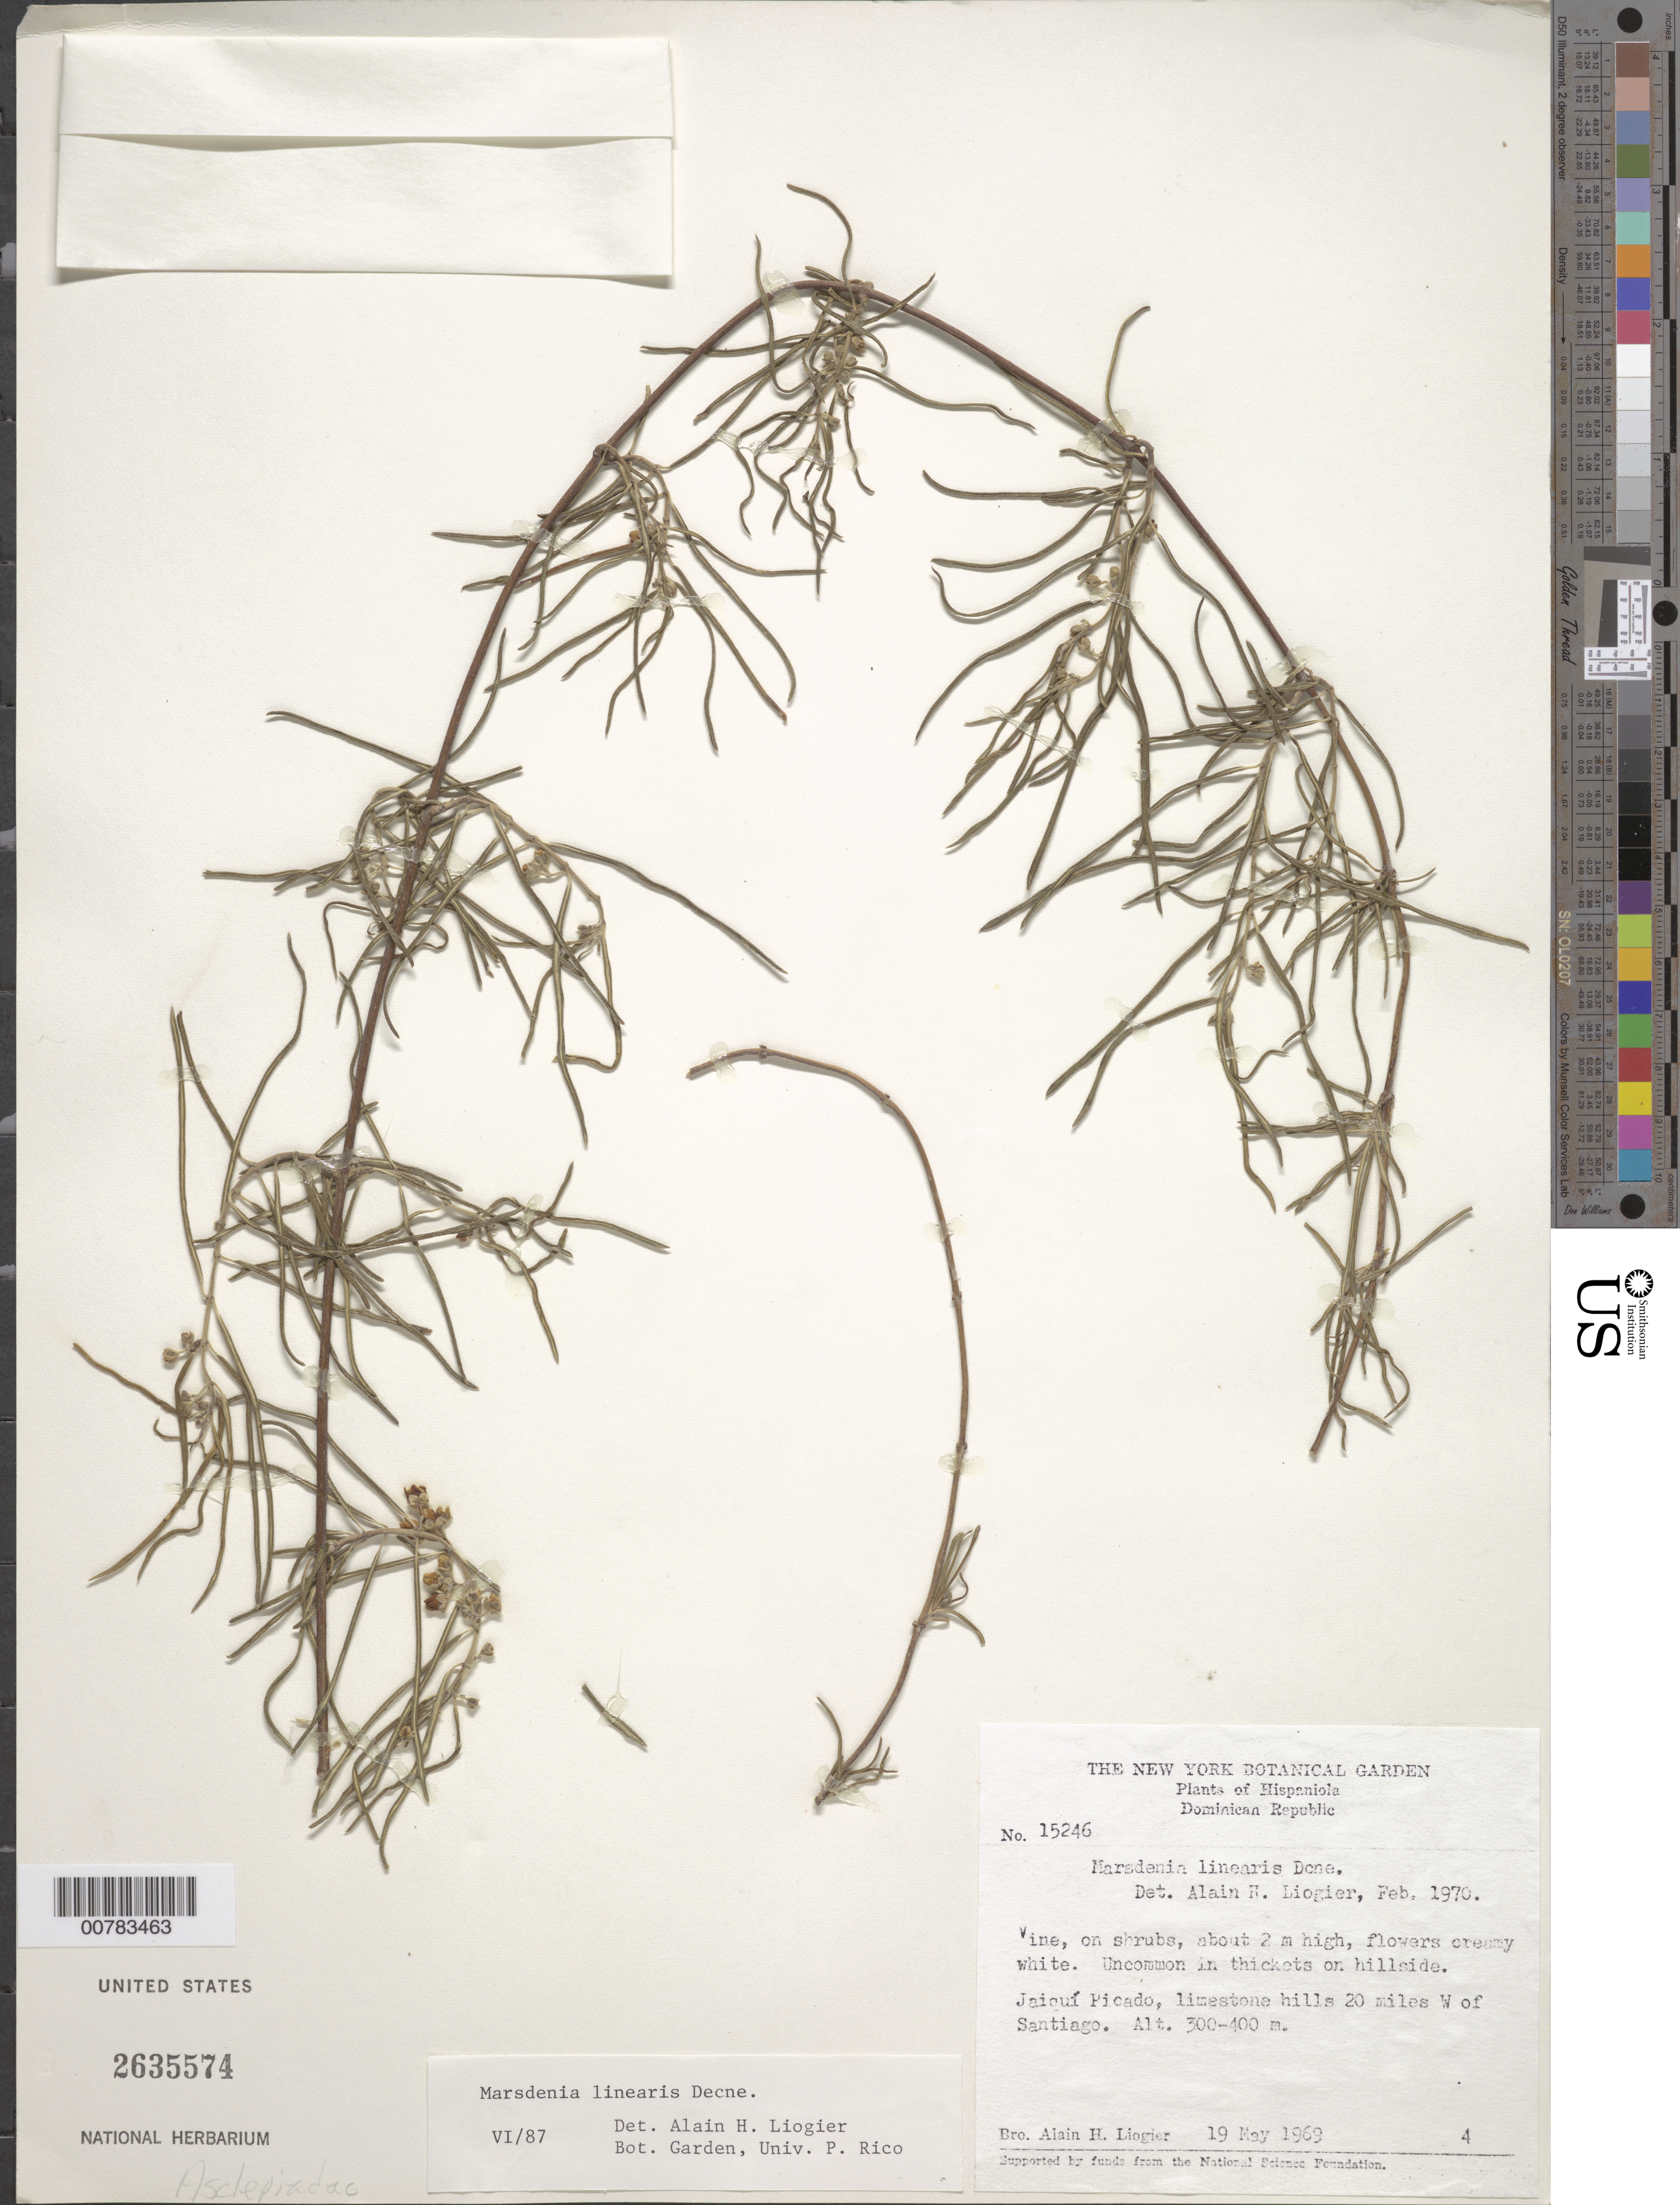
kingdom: Plantae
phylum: Tracheophyta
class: Magnoliopsida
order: Gentianales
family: Apocynaceae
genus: Marsdenia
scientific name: Marsdenia linearis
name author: Decne.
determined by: Liogier, Alain H.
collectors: A. H. Liogier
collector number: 15246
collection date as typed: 19 May 1969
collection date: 1969-05-19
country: Dominican Republic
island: Hispaniola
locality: Jaiquí Picado, limestone hills 20 miles W of Santiago.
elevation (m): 300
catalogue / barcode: US 2635574